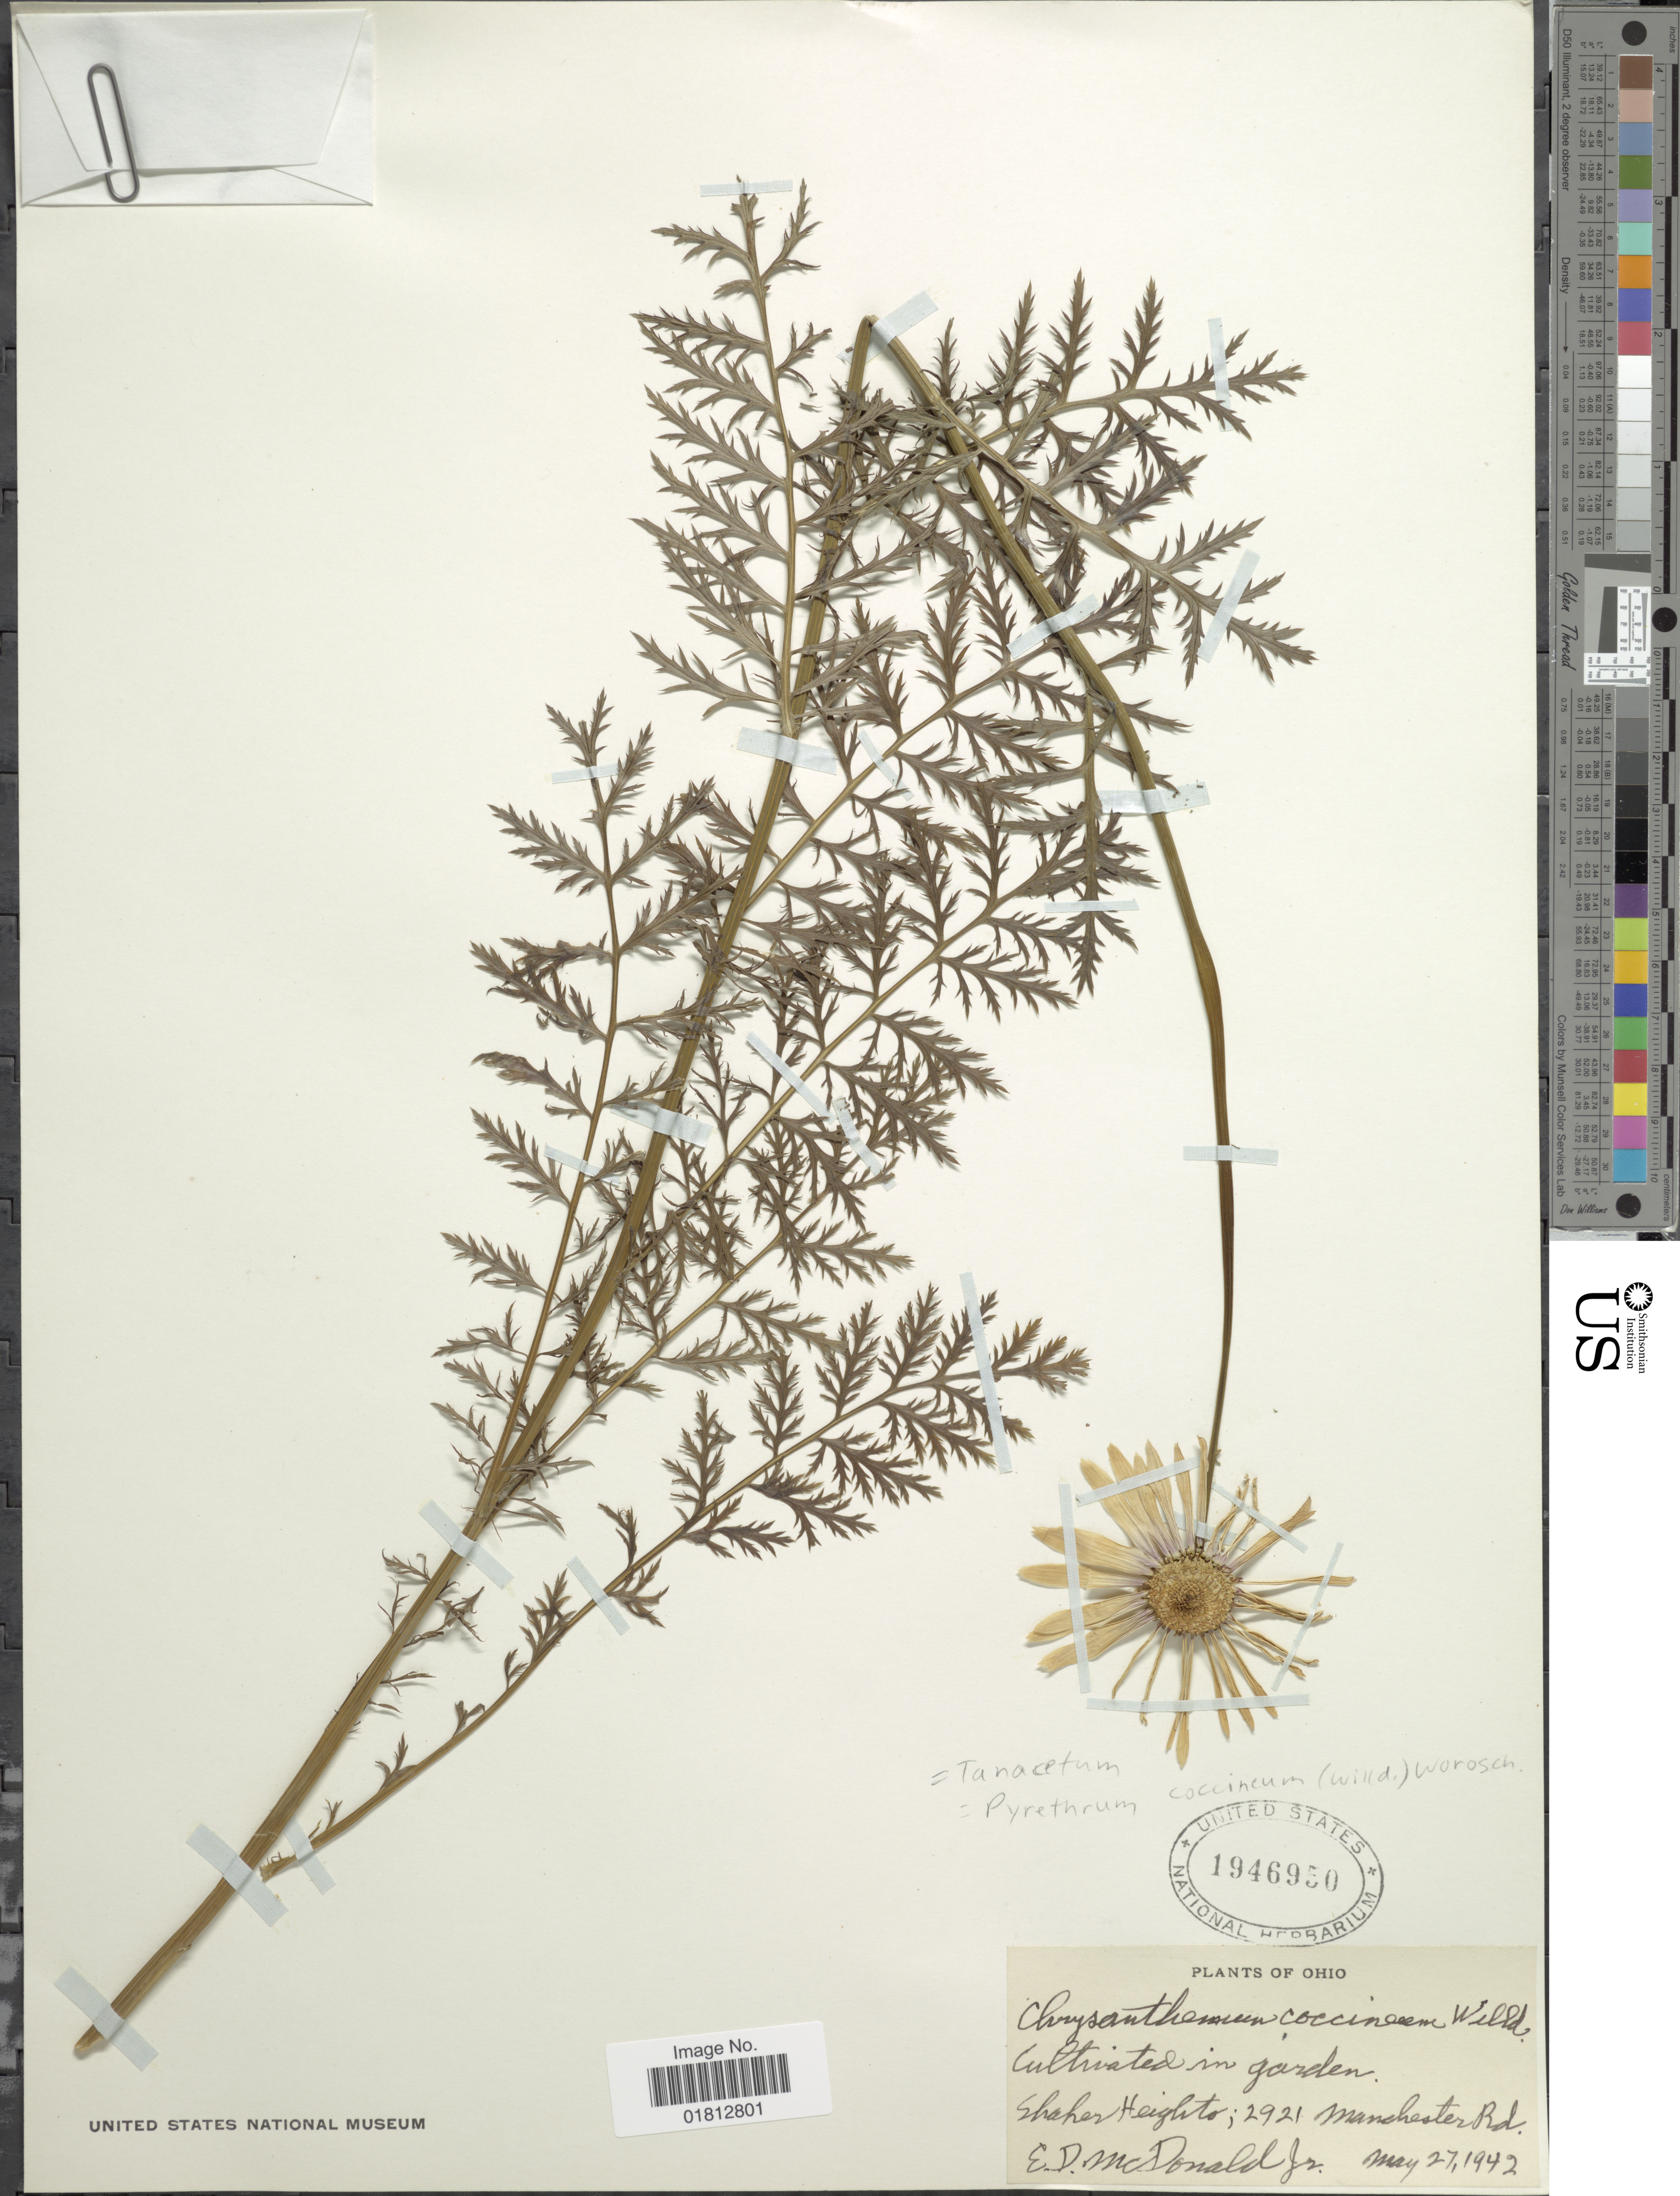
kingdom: Plantae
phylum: Tracheophyta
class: Magnoliopsida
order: Asterales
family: Asteraceae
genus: Tanacetum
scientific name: Tanacetum coccineum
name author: (Willd.) Grierson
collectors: E. D. McDonald Jr.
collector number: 2921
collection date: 1942-05-27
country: United States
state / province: Ohio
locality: Shaker Heights, 2921 Manchester Rd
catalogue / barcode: US 1946950